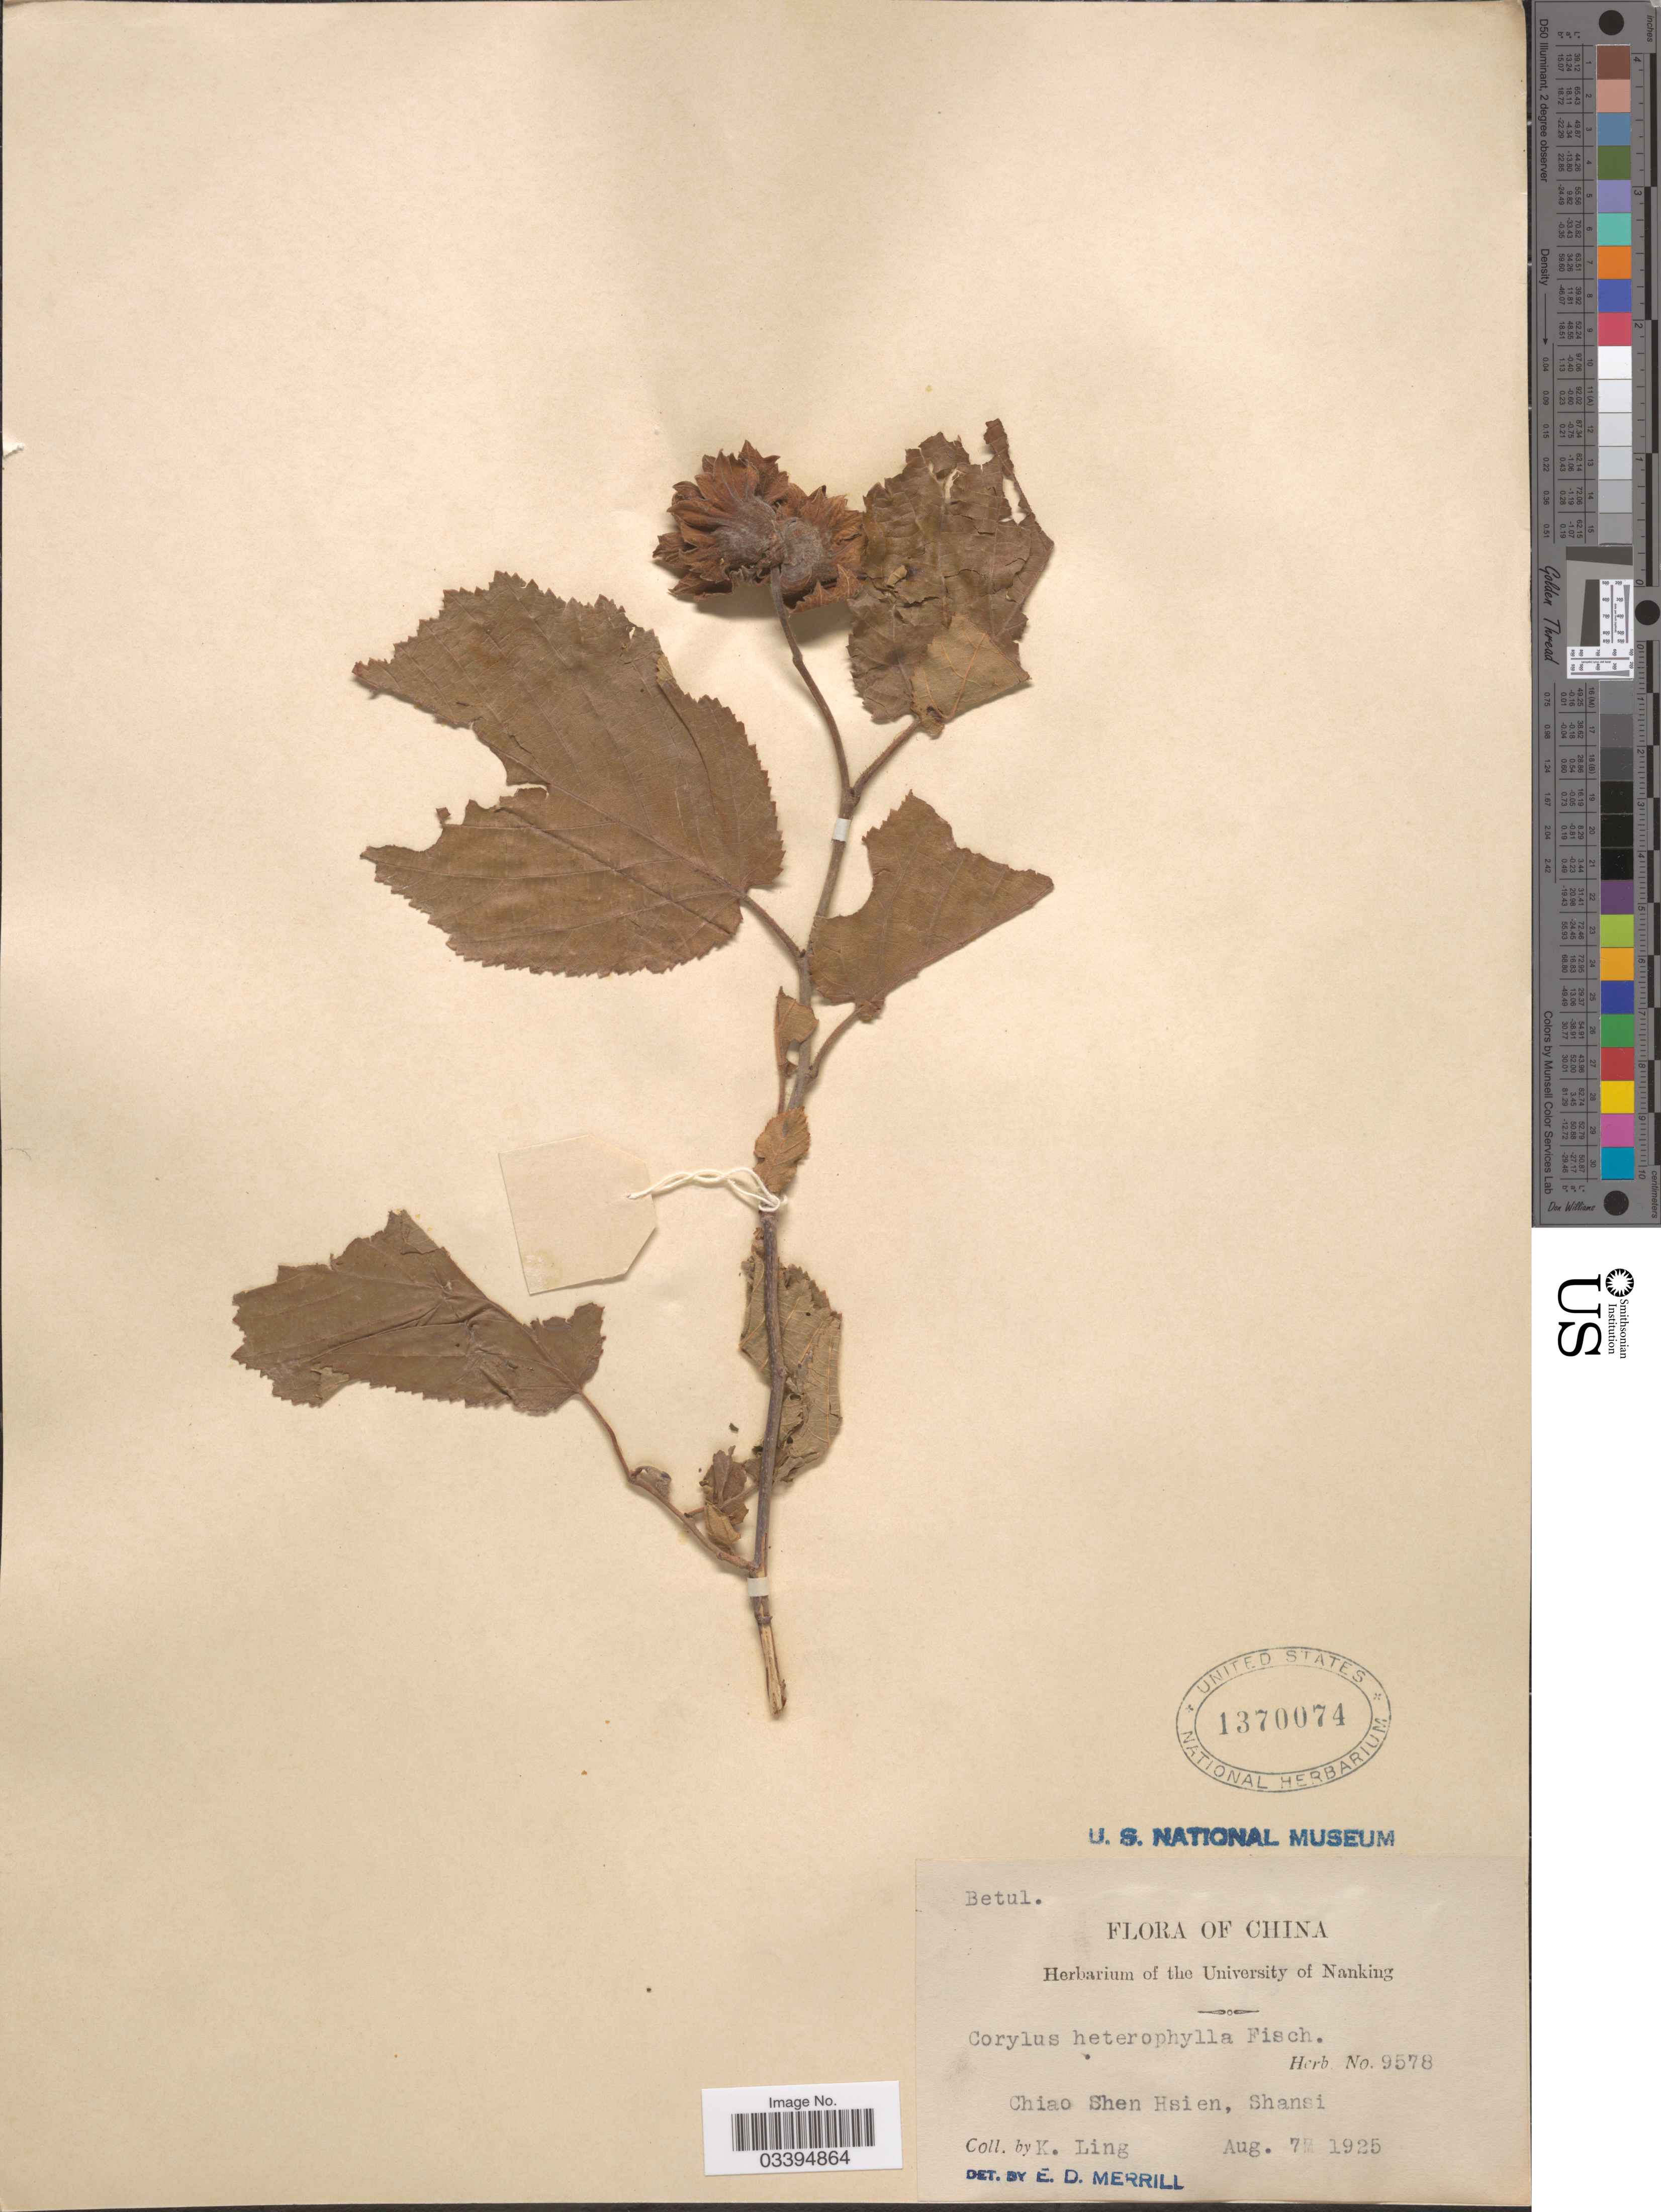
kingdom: Plantae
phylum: Tracheophyta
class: Magnoliopsida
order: Fagales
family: Betulaceae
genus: Corylus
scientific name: Corylus heterophylla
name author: Fisch. ex Trautv.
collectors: K. Ling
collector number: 9578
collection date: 1925-08-07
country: China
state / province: Shanxi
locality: Chiao Shen Hsien, Shansi.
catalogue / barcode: US 1370074